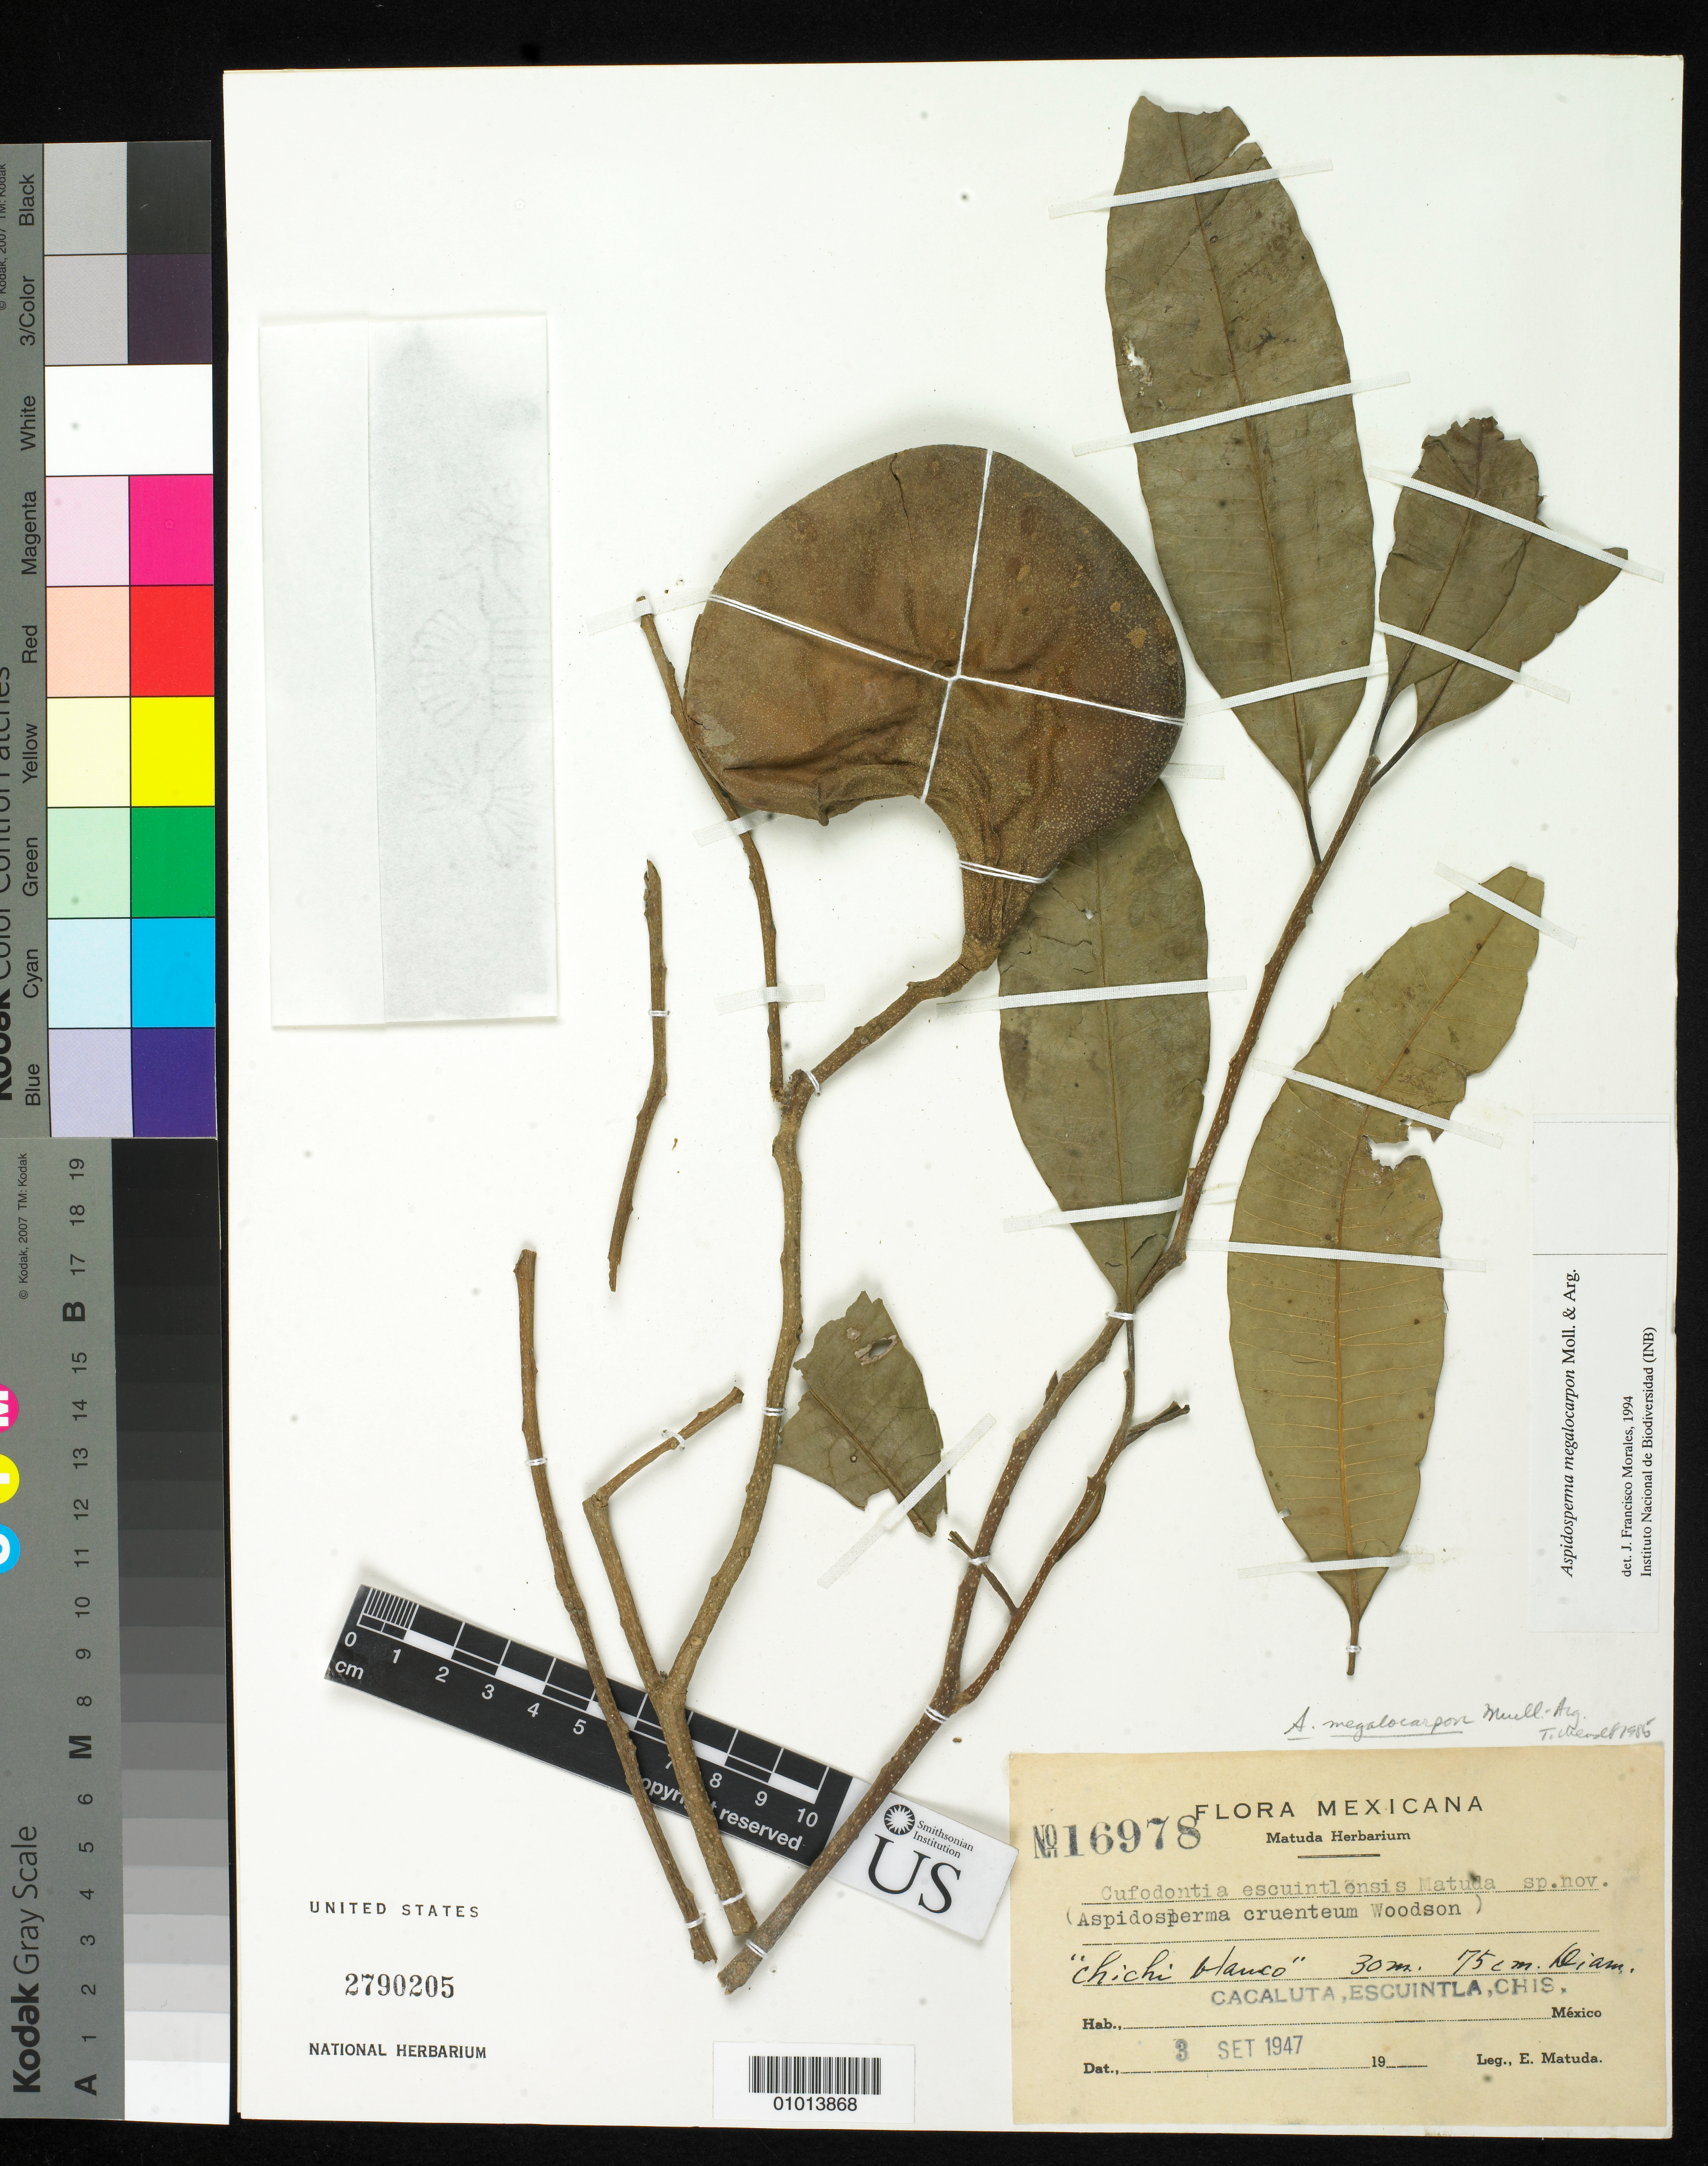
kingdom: Plantae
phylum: Tracheophyta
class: Magnoliopsida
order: Gentianales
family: Apocynaceae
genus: Cufodontia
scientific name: Cufodontia escuintlensis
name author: Matuda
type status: Possible Isotype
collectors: E. Matuda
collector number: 16978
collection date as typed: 03 Sep 1947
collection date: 1947-09-03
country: Mexico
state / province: Chiapas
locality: Cacaluta, Escuintla, Chis.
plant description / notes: Protologue cites collection date as 17 Aug 1947.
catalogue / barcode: US 2790205